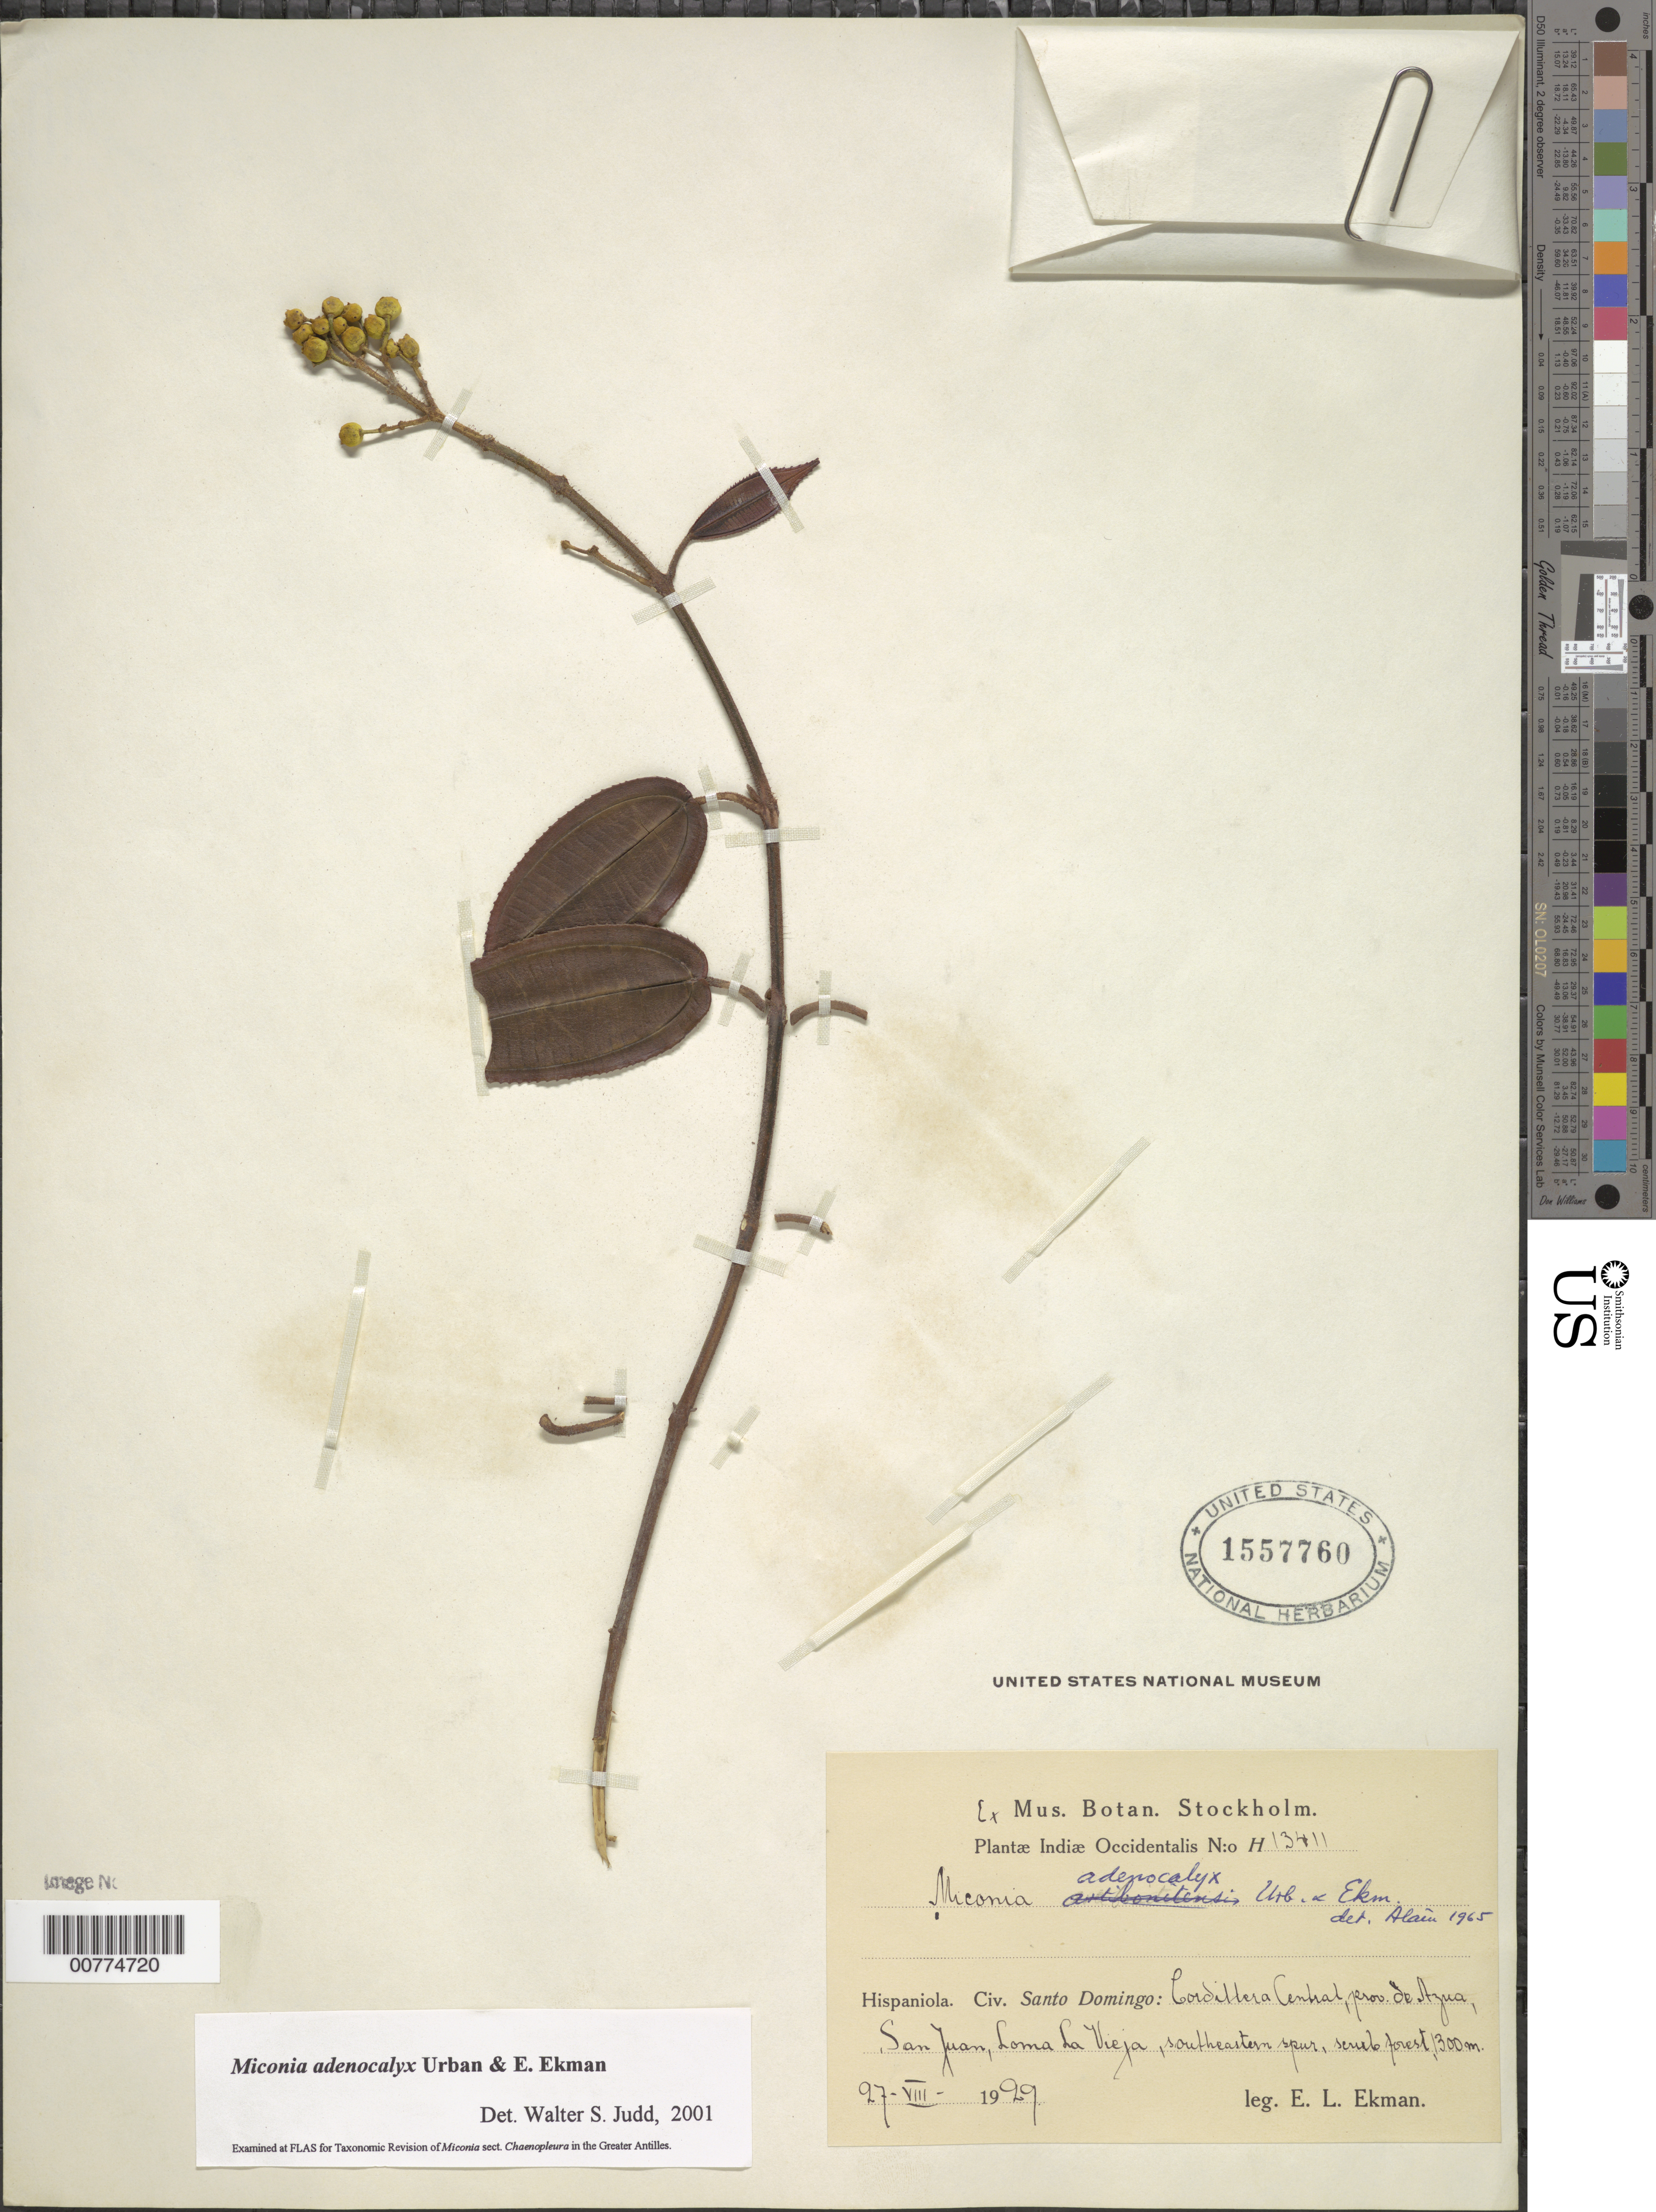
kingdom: Plantae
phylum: Tracheophyta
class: Magnoliopsida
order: Myrtales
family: Melastomataceae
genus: Miconia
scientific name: Miconia adenocalyx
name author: Urb. & Ekman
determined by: Judd, Walter S.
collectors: E. L. Ekman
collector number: H 13411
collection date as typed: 27 Aug 1929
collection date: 1929-08-27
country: Dominican Republic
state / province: Azua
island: Hispaniola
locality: Cordillera Central, San Juan, Loma La Vieja, southeastern spur.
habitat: Scrub forest.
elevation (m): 1300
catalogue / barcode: US 1557760